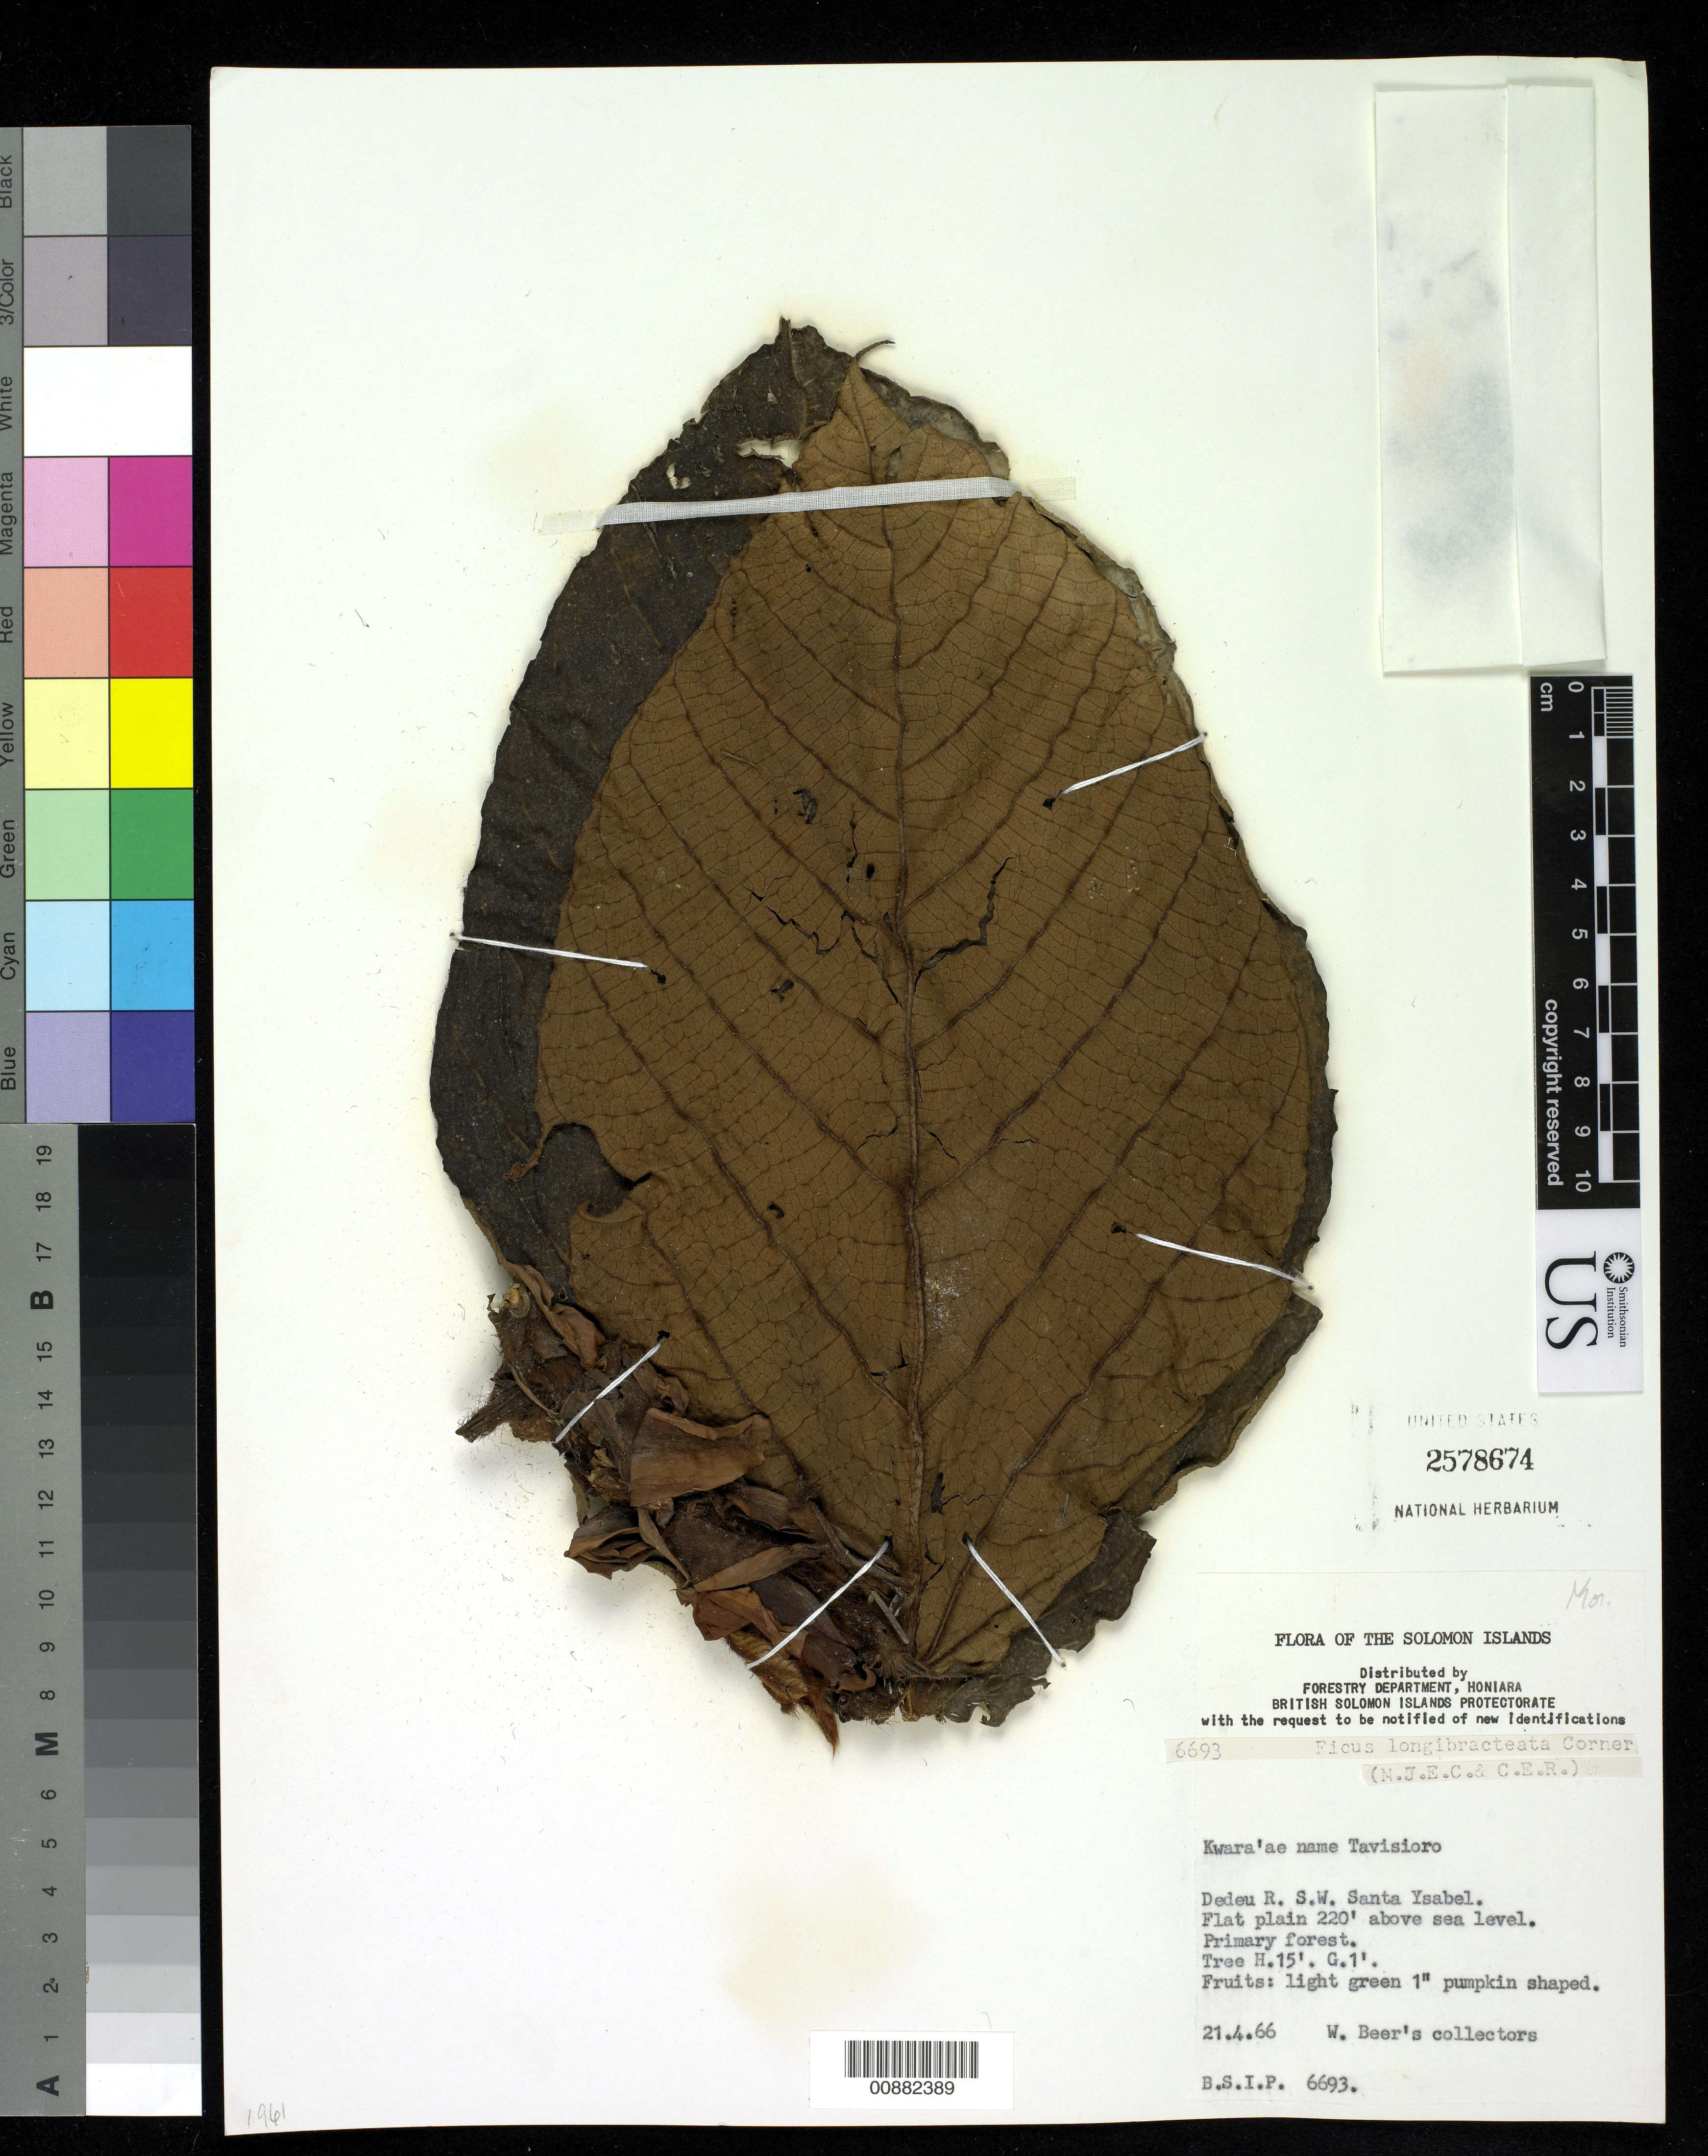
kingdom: Plantae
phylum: Tracheophyta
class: Magnoliopsida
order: Rosales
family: Moraceae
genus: Ficus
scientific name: Ficus longibracteata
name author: (L.) Corner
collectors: W. Beer's Collectors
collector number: BSIP 6693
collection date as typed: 21 Apr 1966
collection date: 1966-04-21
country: Solomon Islands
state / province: Isabel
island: Santa Isabel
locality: Dedeu R. S.W.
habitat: Flat plain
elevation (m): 67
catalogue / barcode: US 2578674